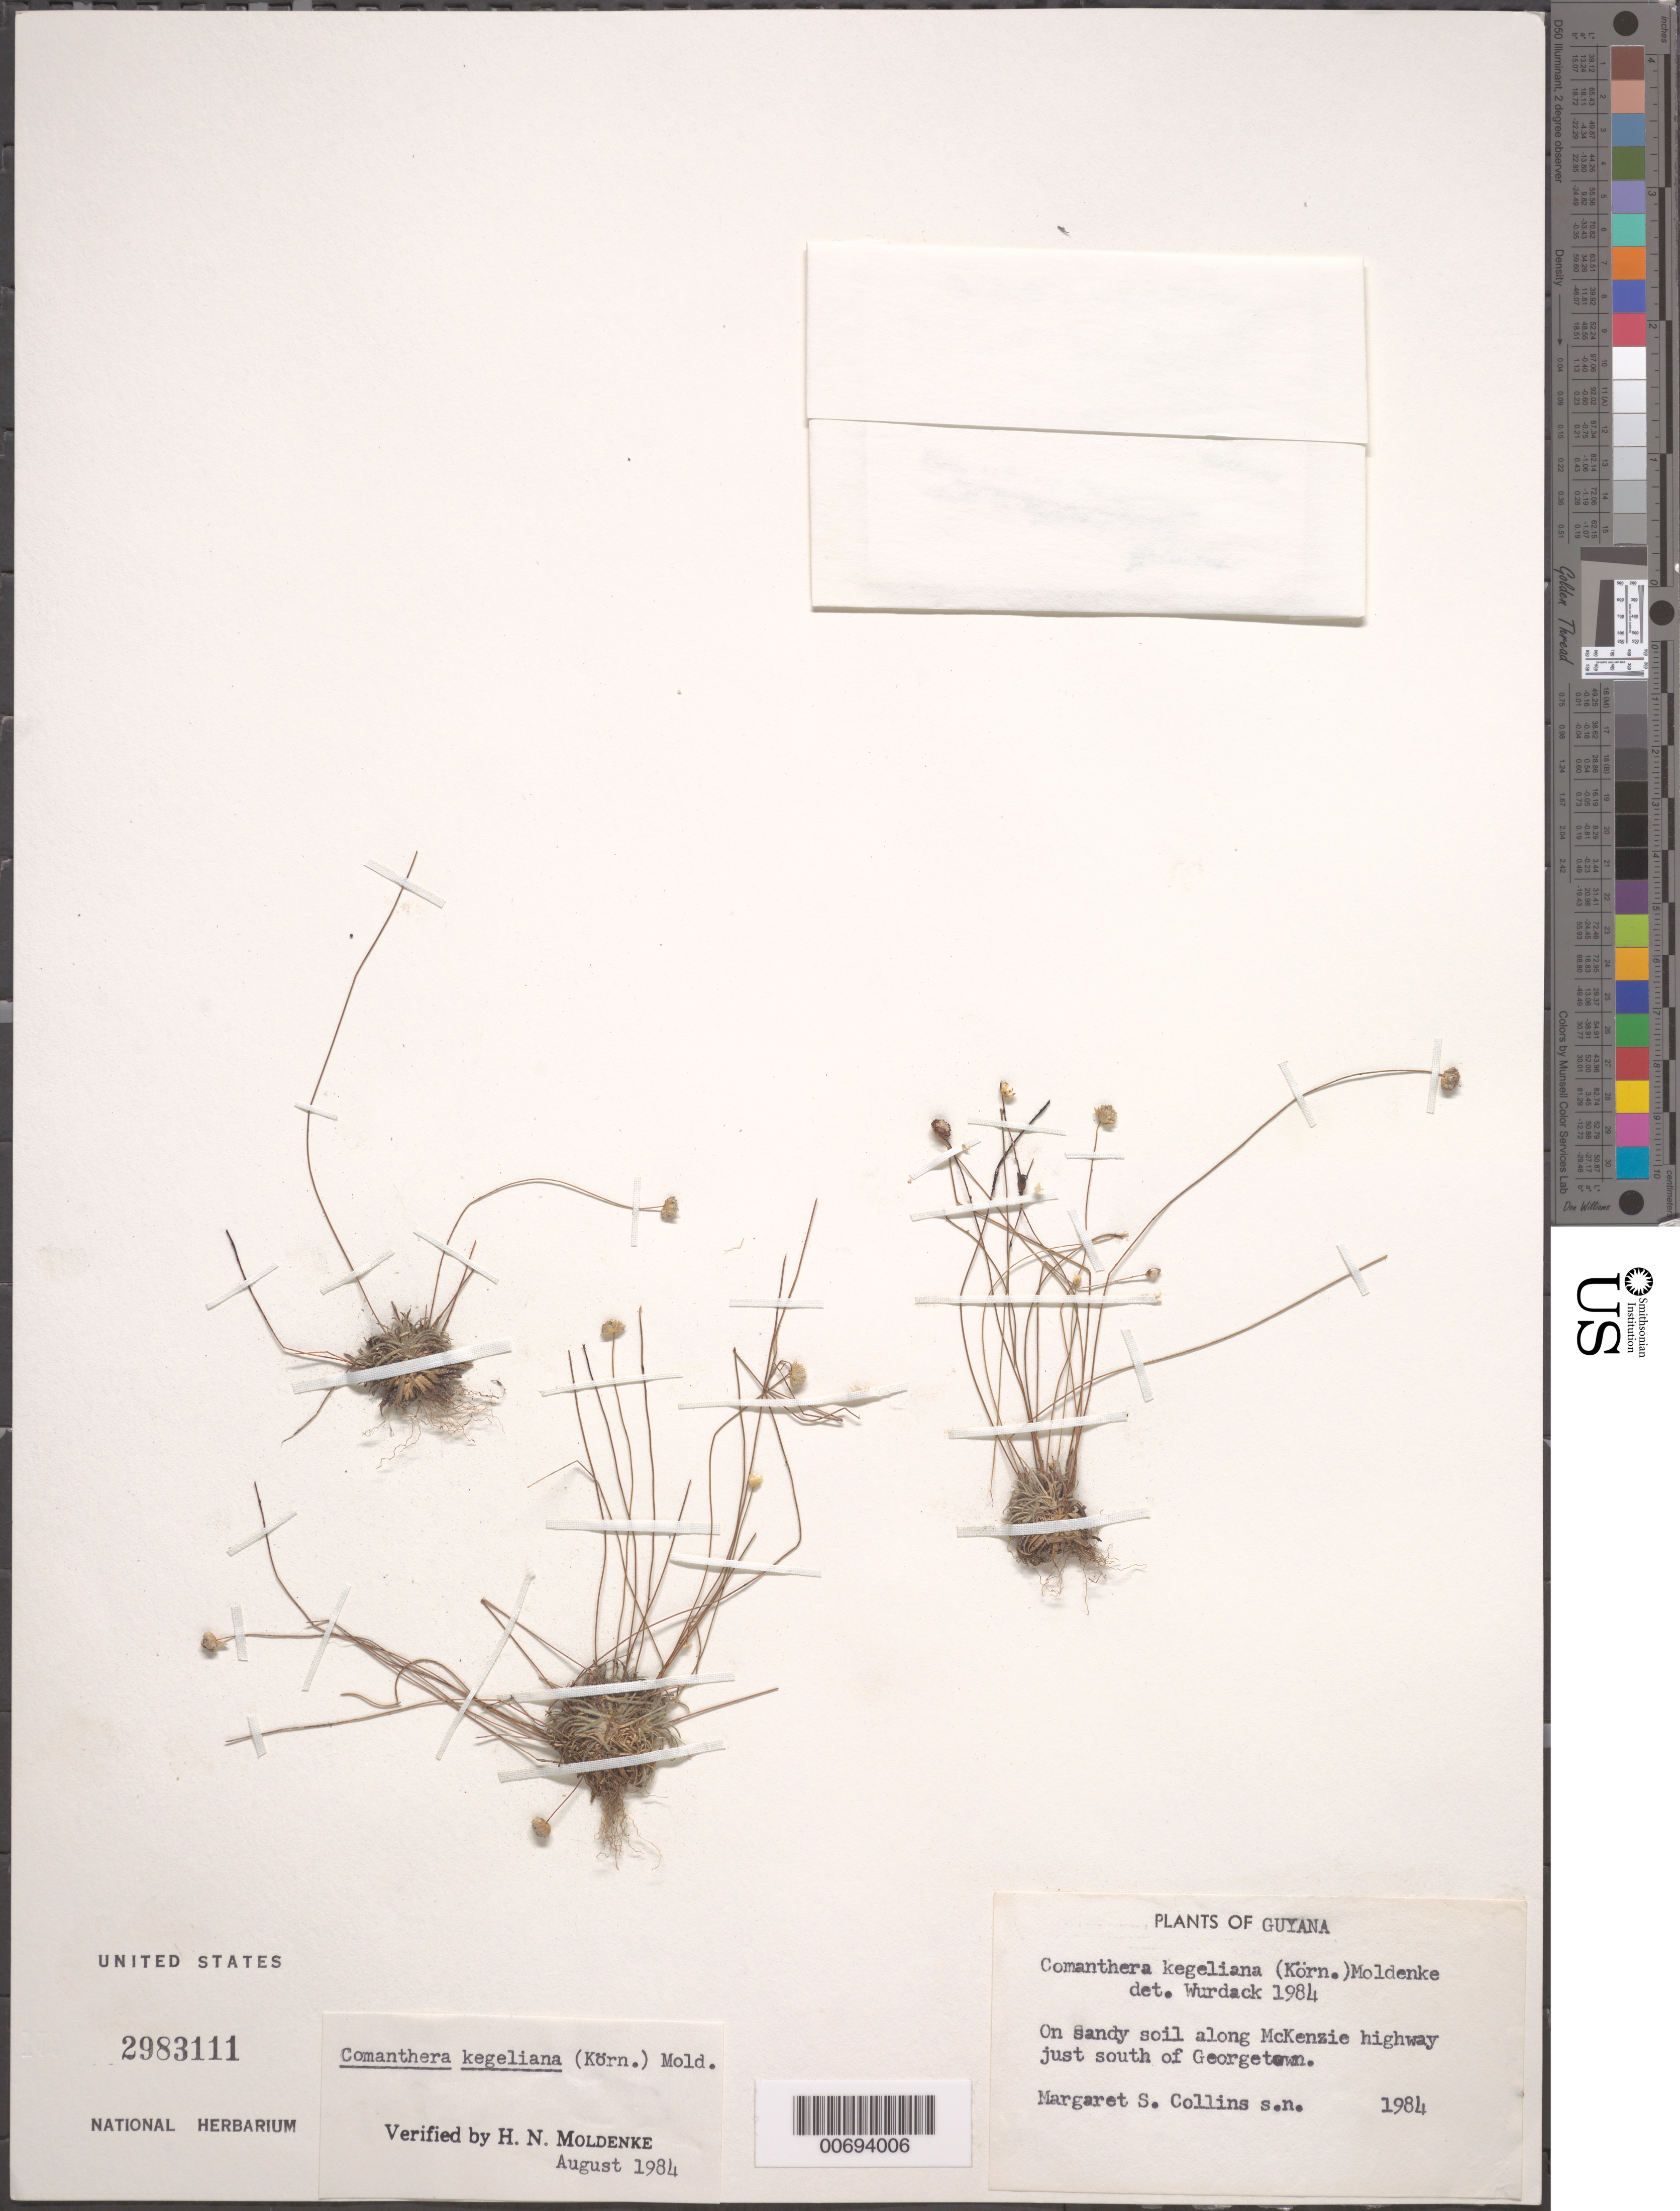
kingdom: Plantae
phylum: Tracheophyta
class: Liliopsida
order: Poales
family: Eriocaulaceae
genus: Comanthera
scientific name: Comanthera kegeliana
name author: (Körn.) Moldenke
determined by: Moldenke, H. N.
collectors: M. S. Collins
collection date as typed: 1984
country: Guyana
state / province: Demerara-Mahaica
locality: Georgetown, S along McKenzie highway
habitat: Sandy soil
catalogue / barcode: US 2983111